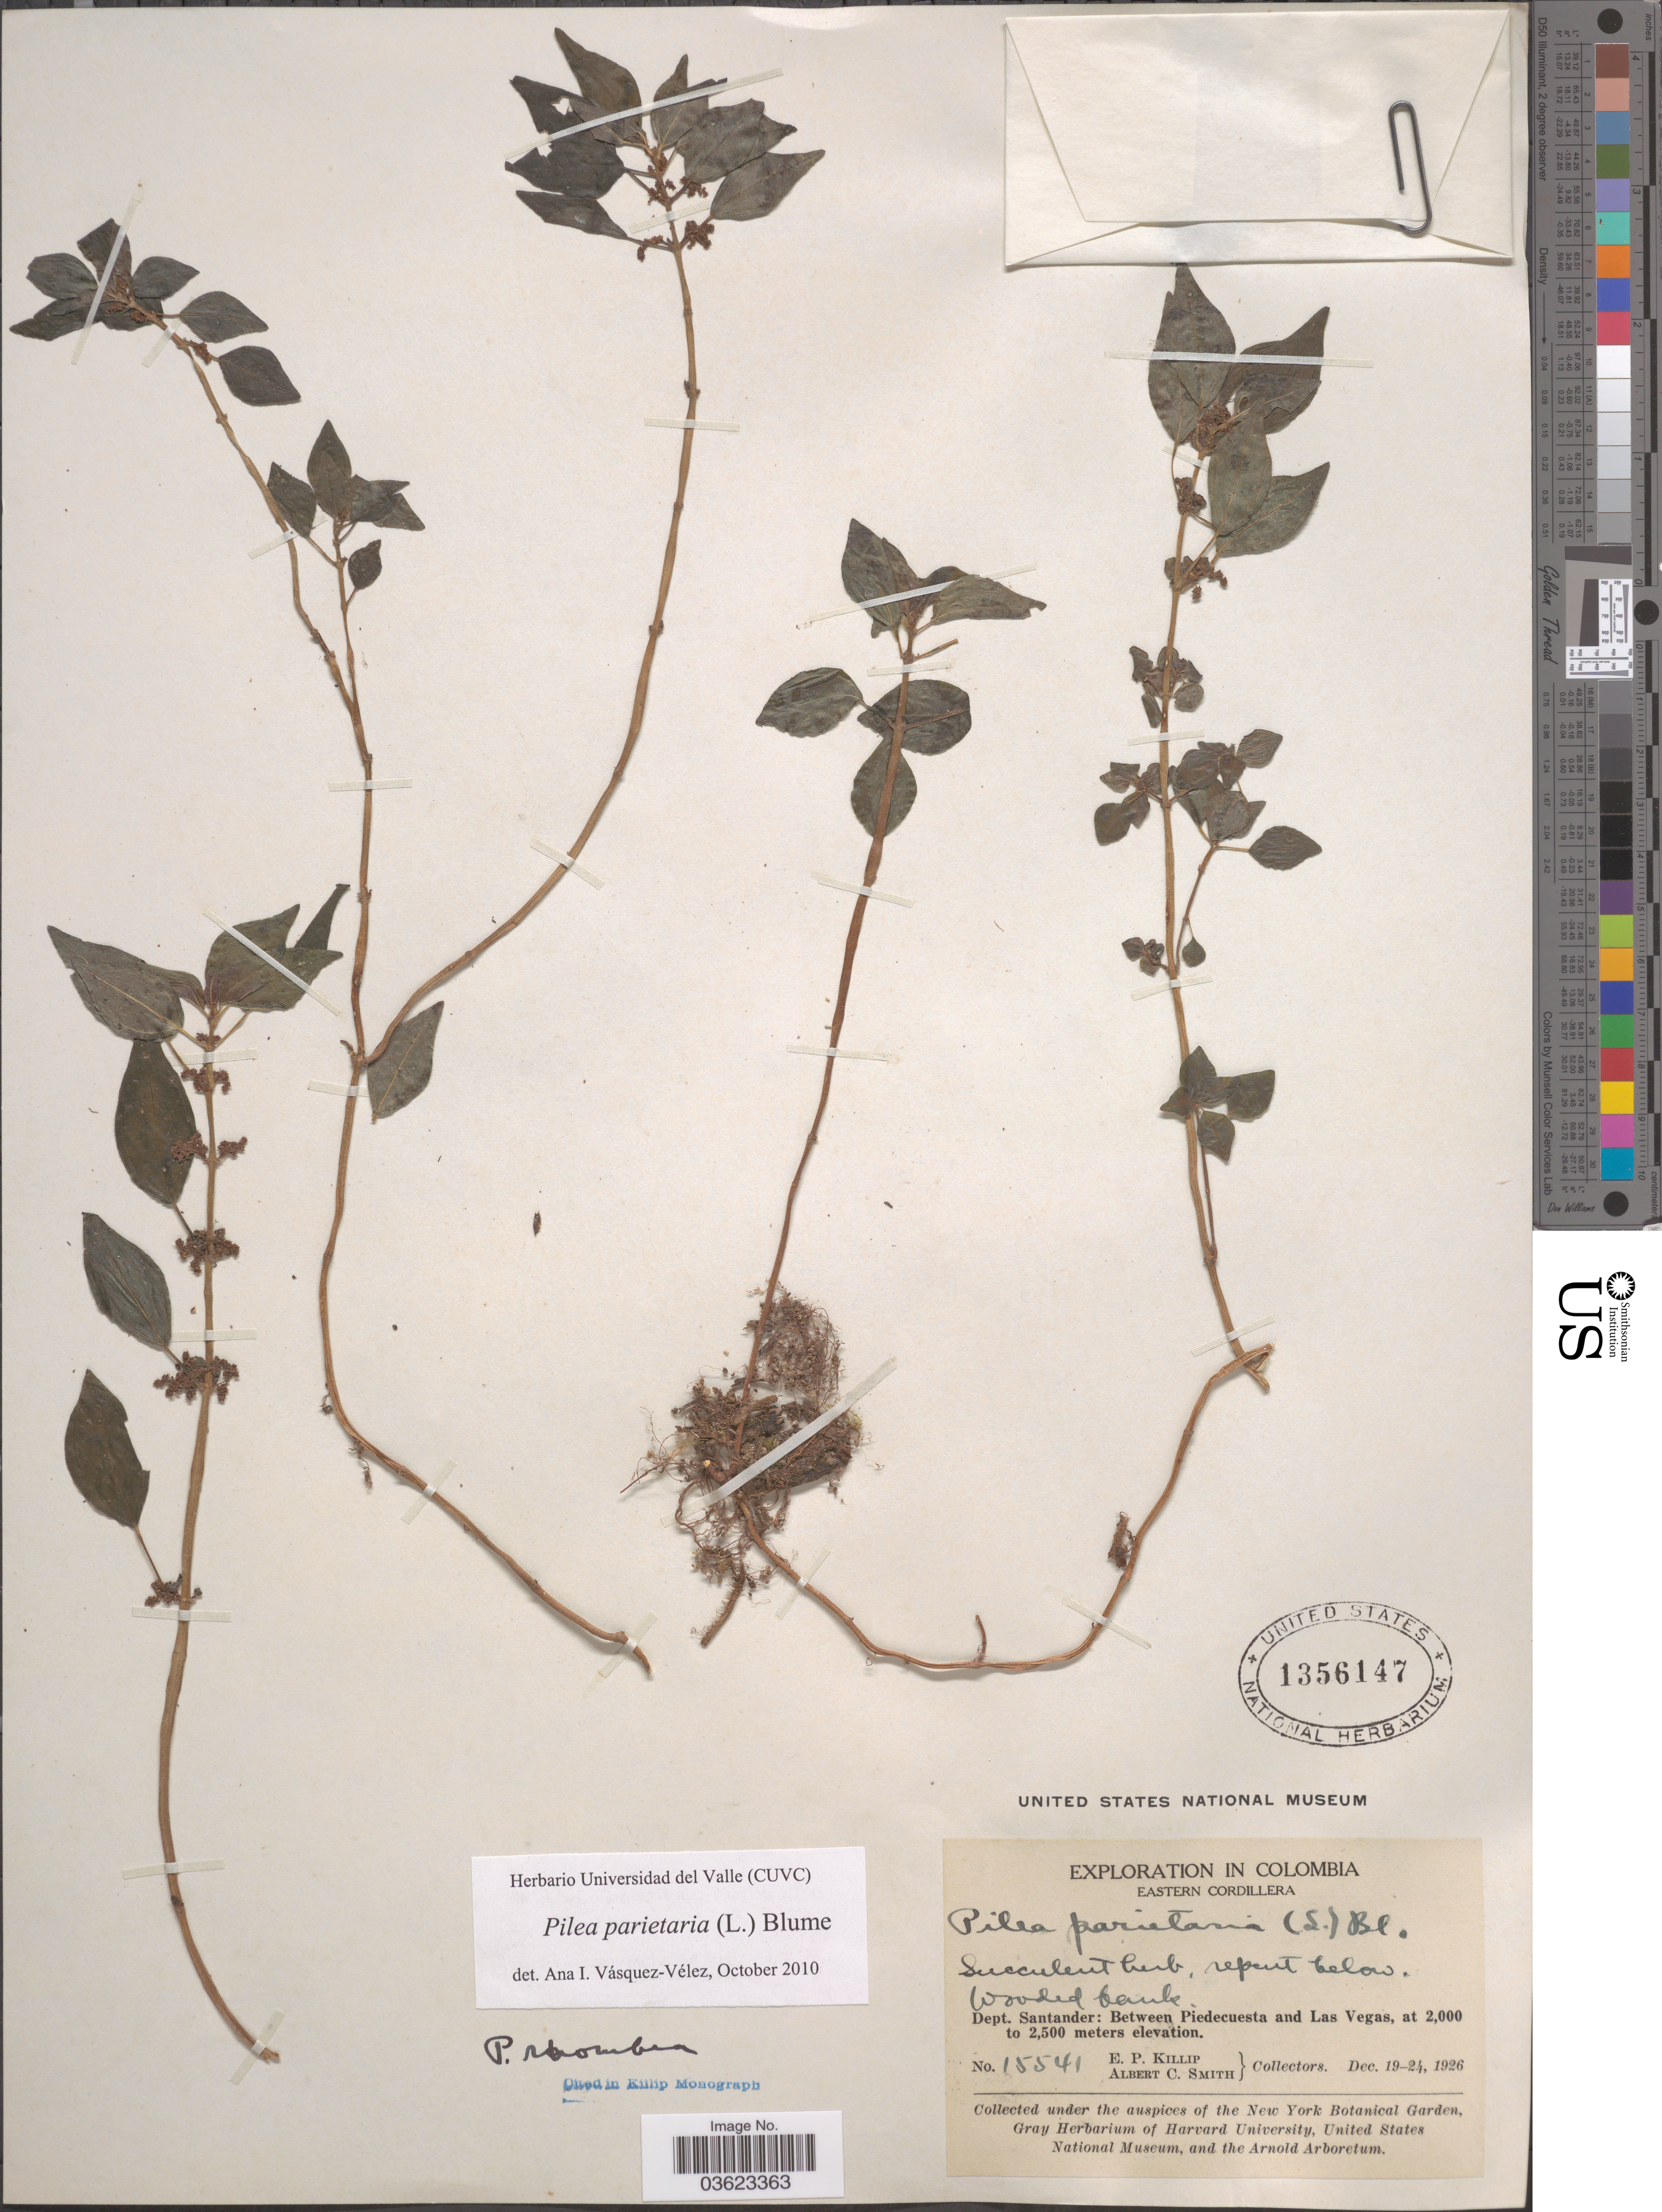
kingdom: Plantae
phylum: Tracheophyta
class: Magnoliopsida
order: Rosales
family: Urticaceae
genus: Pilea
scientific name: Pilea parietaria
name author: (L.) Blume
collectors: E. P. Killip & A. C. Smith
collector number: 15541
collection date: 1926-12-19/1926-12-24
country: Colombia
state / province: Santander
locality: Eastern Cordillera. Dept. Santander: Between Piedecuesta and Las Vegas.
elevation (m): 2000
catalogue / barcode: US 1356147